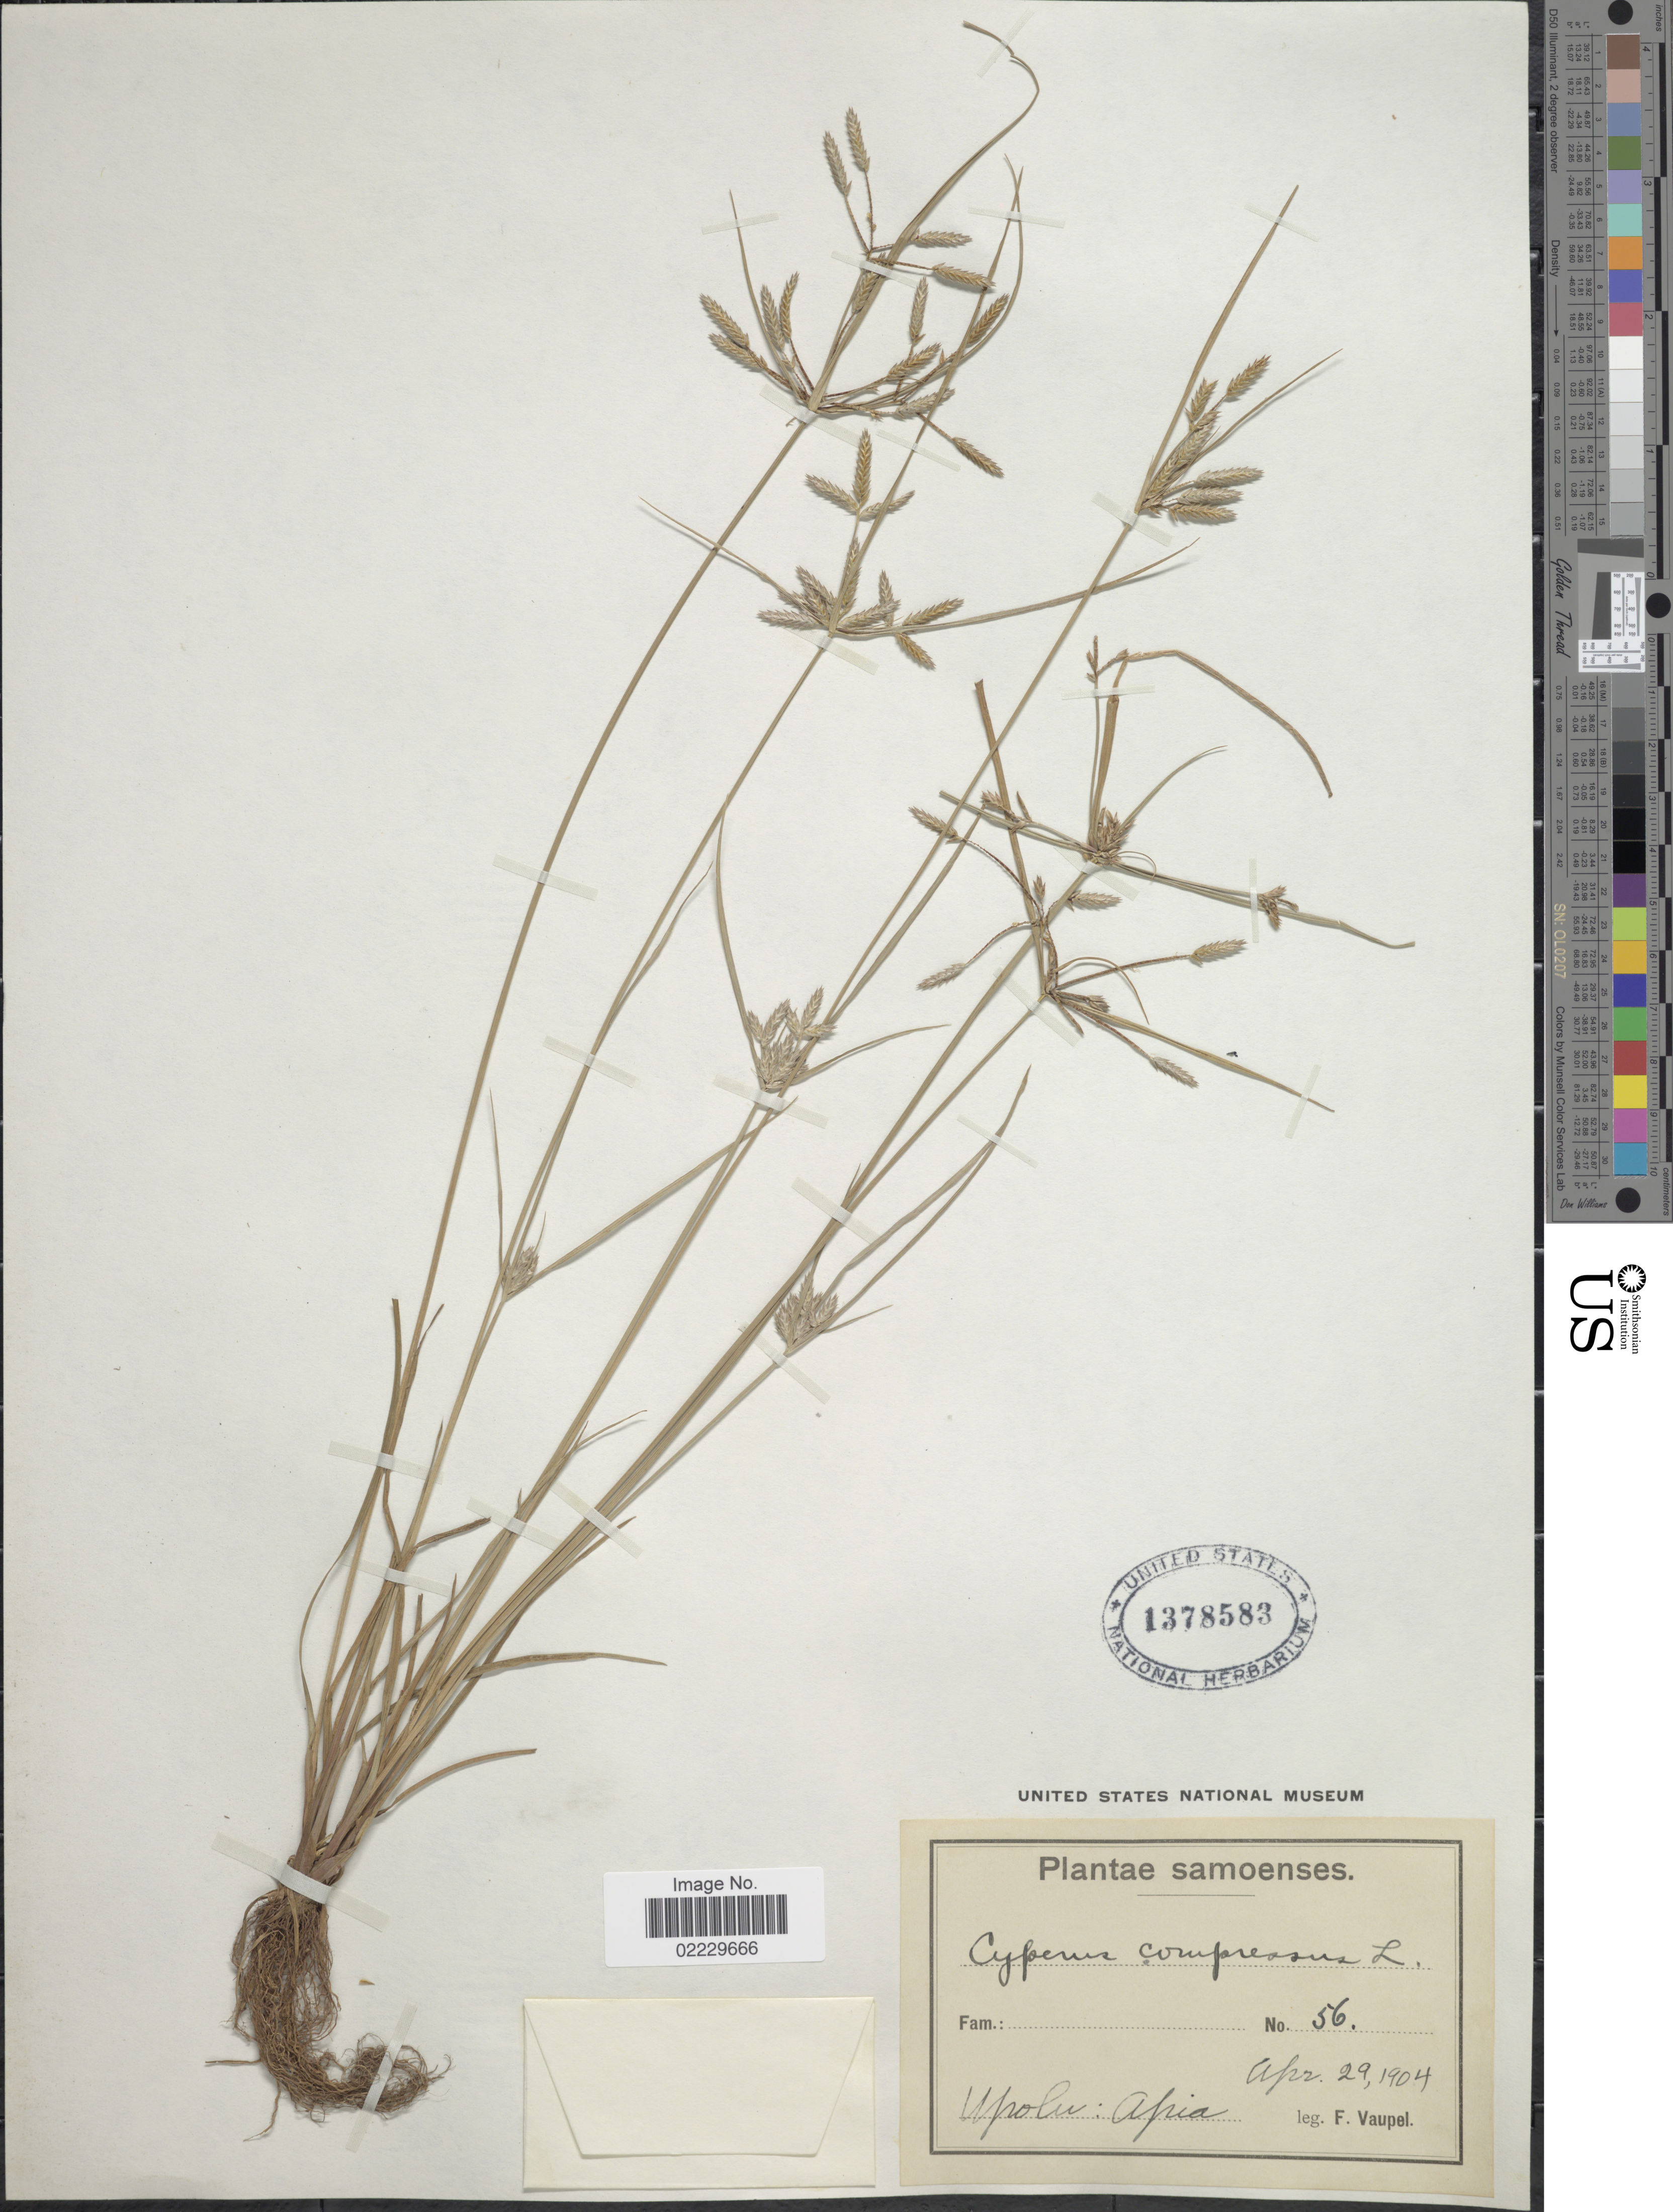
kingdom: Plantae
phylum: Tracheophyta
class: Liliopsida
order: Poales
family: Cyperaceae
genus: Cyperus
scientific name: Cyperus compressus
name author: L.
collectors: F. Vaupel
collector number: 56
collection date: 1904-04-29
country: Samoa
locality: Upolu: Apia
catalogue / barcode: US 1378583